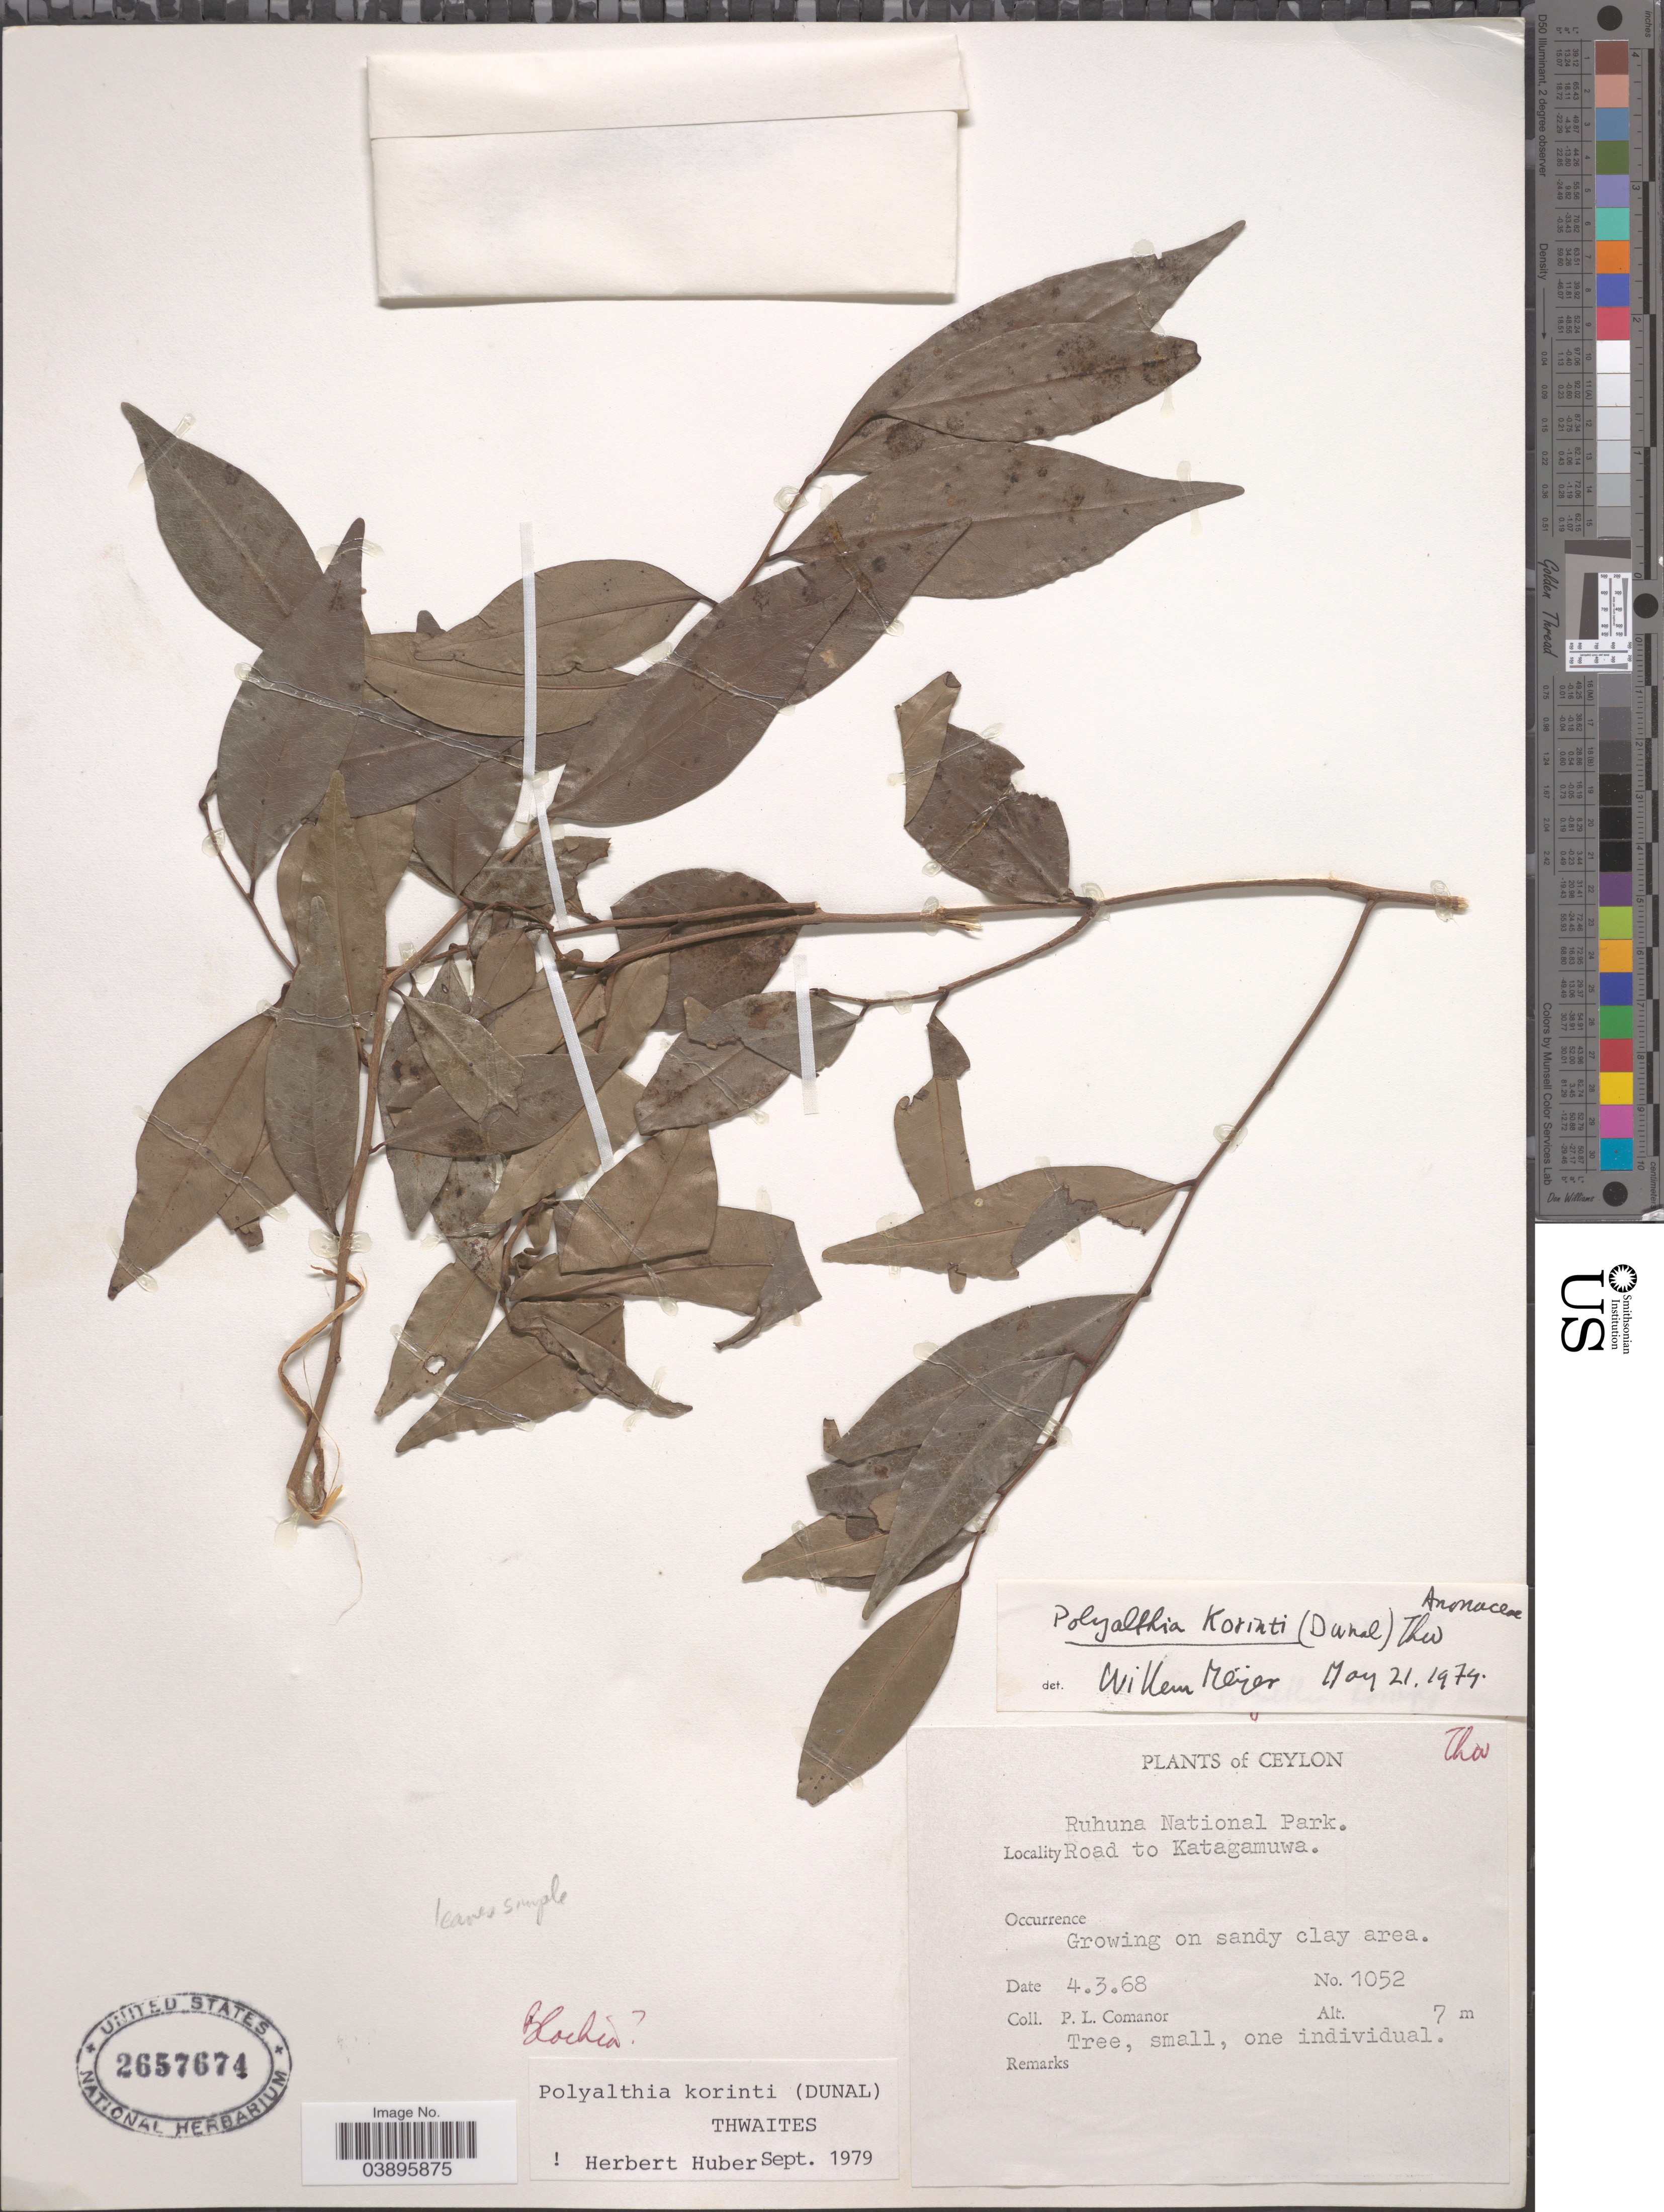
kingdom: Plantae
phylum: Tracheophyta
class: Magnoliopsida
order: Magnoliales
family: Annonaceae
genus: Polyalthia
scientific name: Polyalthia korinti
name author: (Dunal) Thwaites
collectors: P. Comanor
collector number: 1052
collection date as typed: Transcribed d/m/y: 4/3/68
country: Sri Lanka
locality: Ceylon. Ruhuna National Park. Road to Katagamuwa.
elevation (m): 7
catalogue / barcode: US 2657674